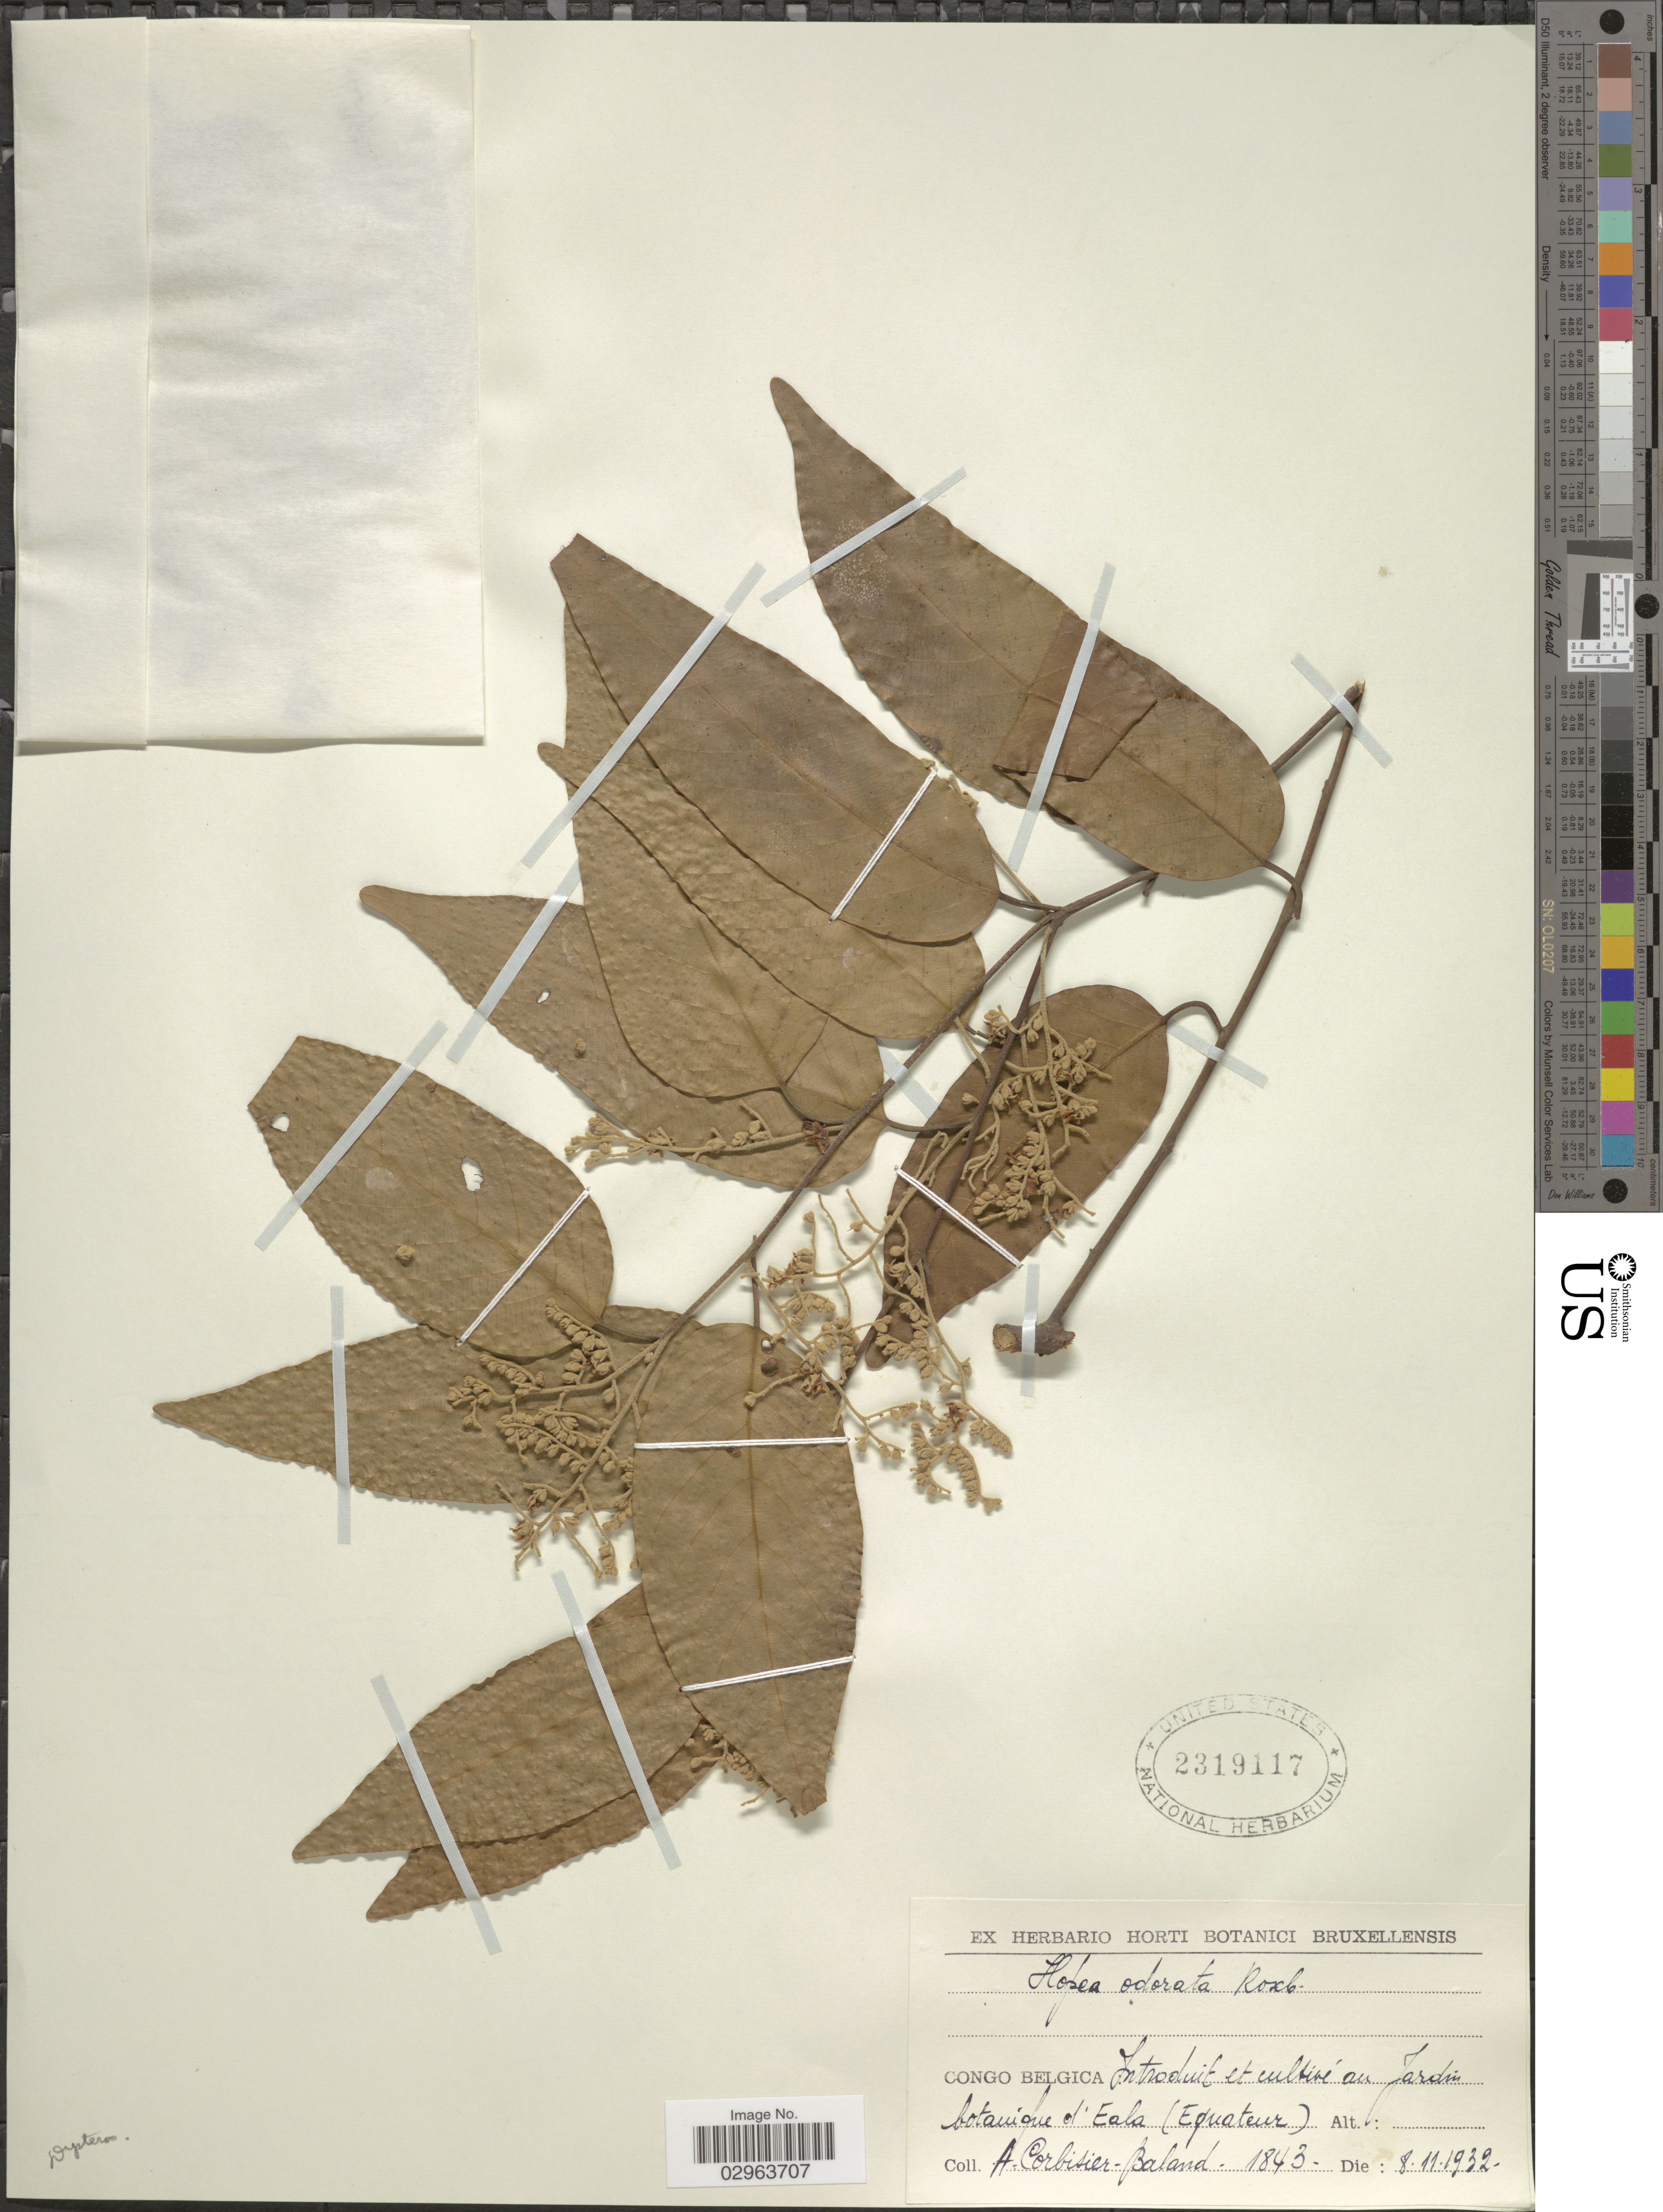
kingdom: Plantae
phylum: Tracheophyta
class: Magnoliopsida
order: Malvales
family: Dipterocarpaceae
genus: Hopea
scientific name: Hopea odorata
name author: Roxb.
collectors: A. Corbisier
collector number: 1843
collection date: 1932-11-08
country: Congo, Democratic Republic of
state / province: Equateur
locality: Congo Belgica au Jardin botanique d'Eala.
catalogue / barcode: US 2319117